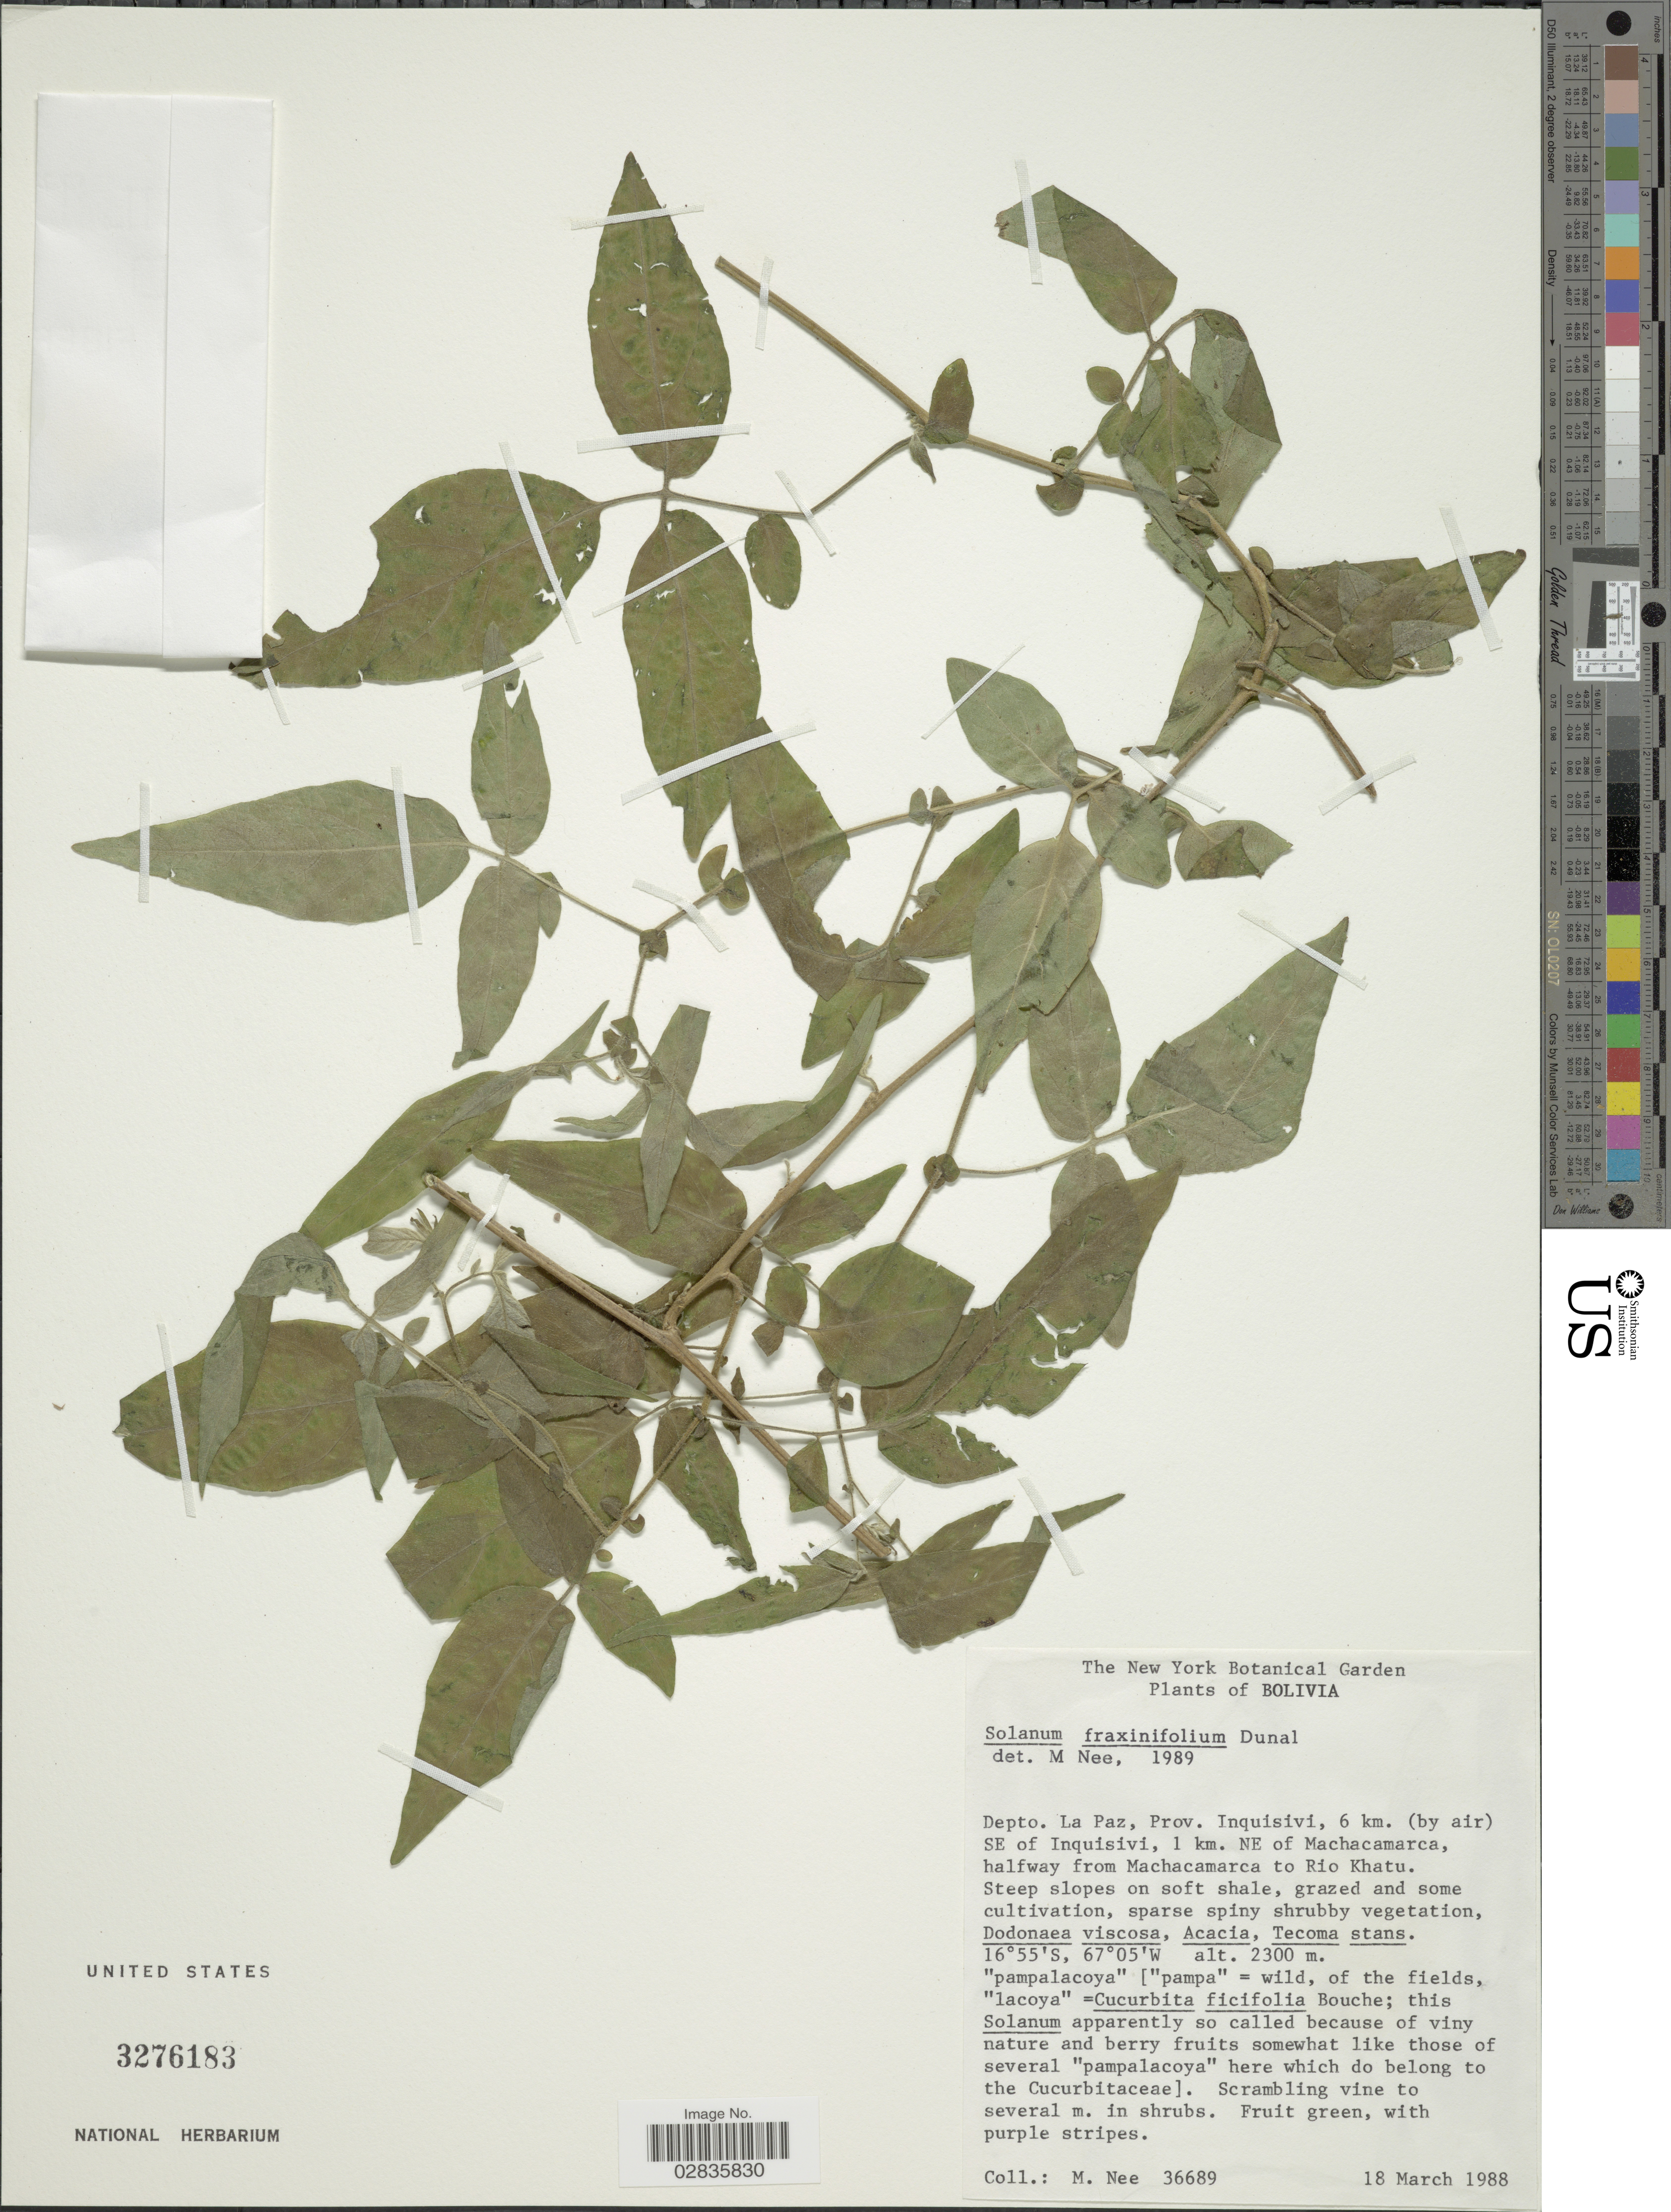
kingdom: Plantae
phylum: Tracheophyta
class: Magnoliopsida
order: Solanales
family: Solanaceae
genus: Solanum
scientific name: Solanum fraxinifolium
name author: Dunal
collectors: M. Nee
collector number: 36689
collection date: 1988-03-18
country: Bolivia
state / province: La Paz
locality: Depto. La Paz, Prov. Inquisivi, 6 km. (by air) SE of Inquisivi, 1 km. NE of Machacamarca, halfway from Machacamarca to Rio Khatu.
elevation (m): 2300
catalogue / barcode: US 3276183